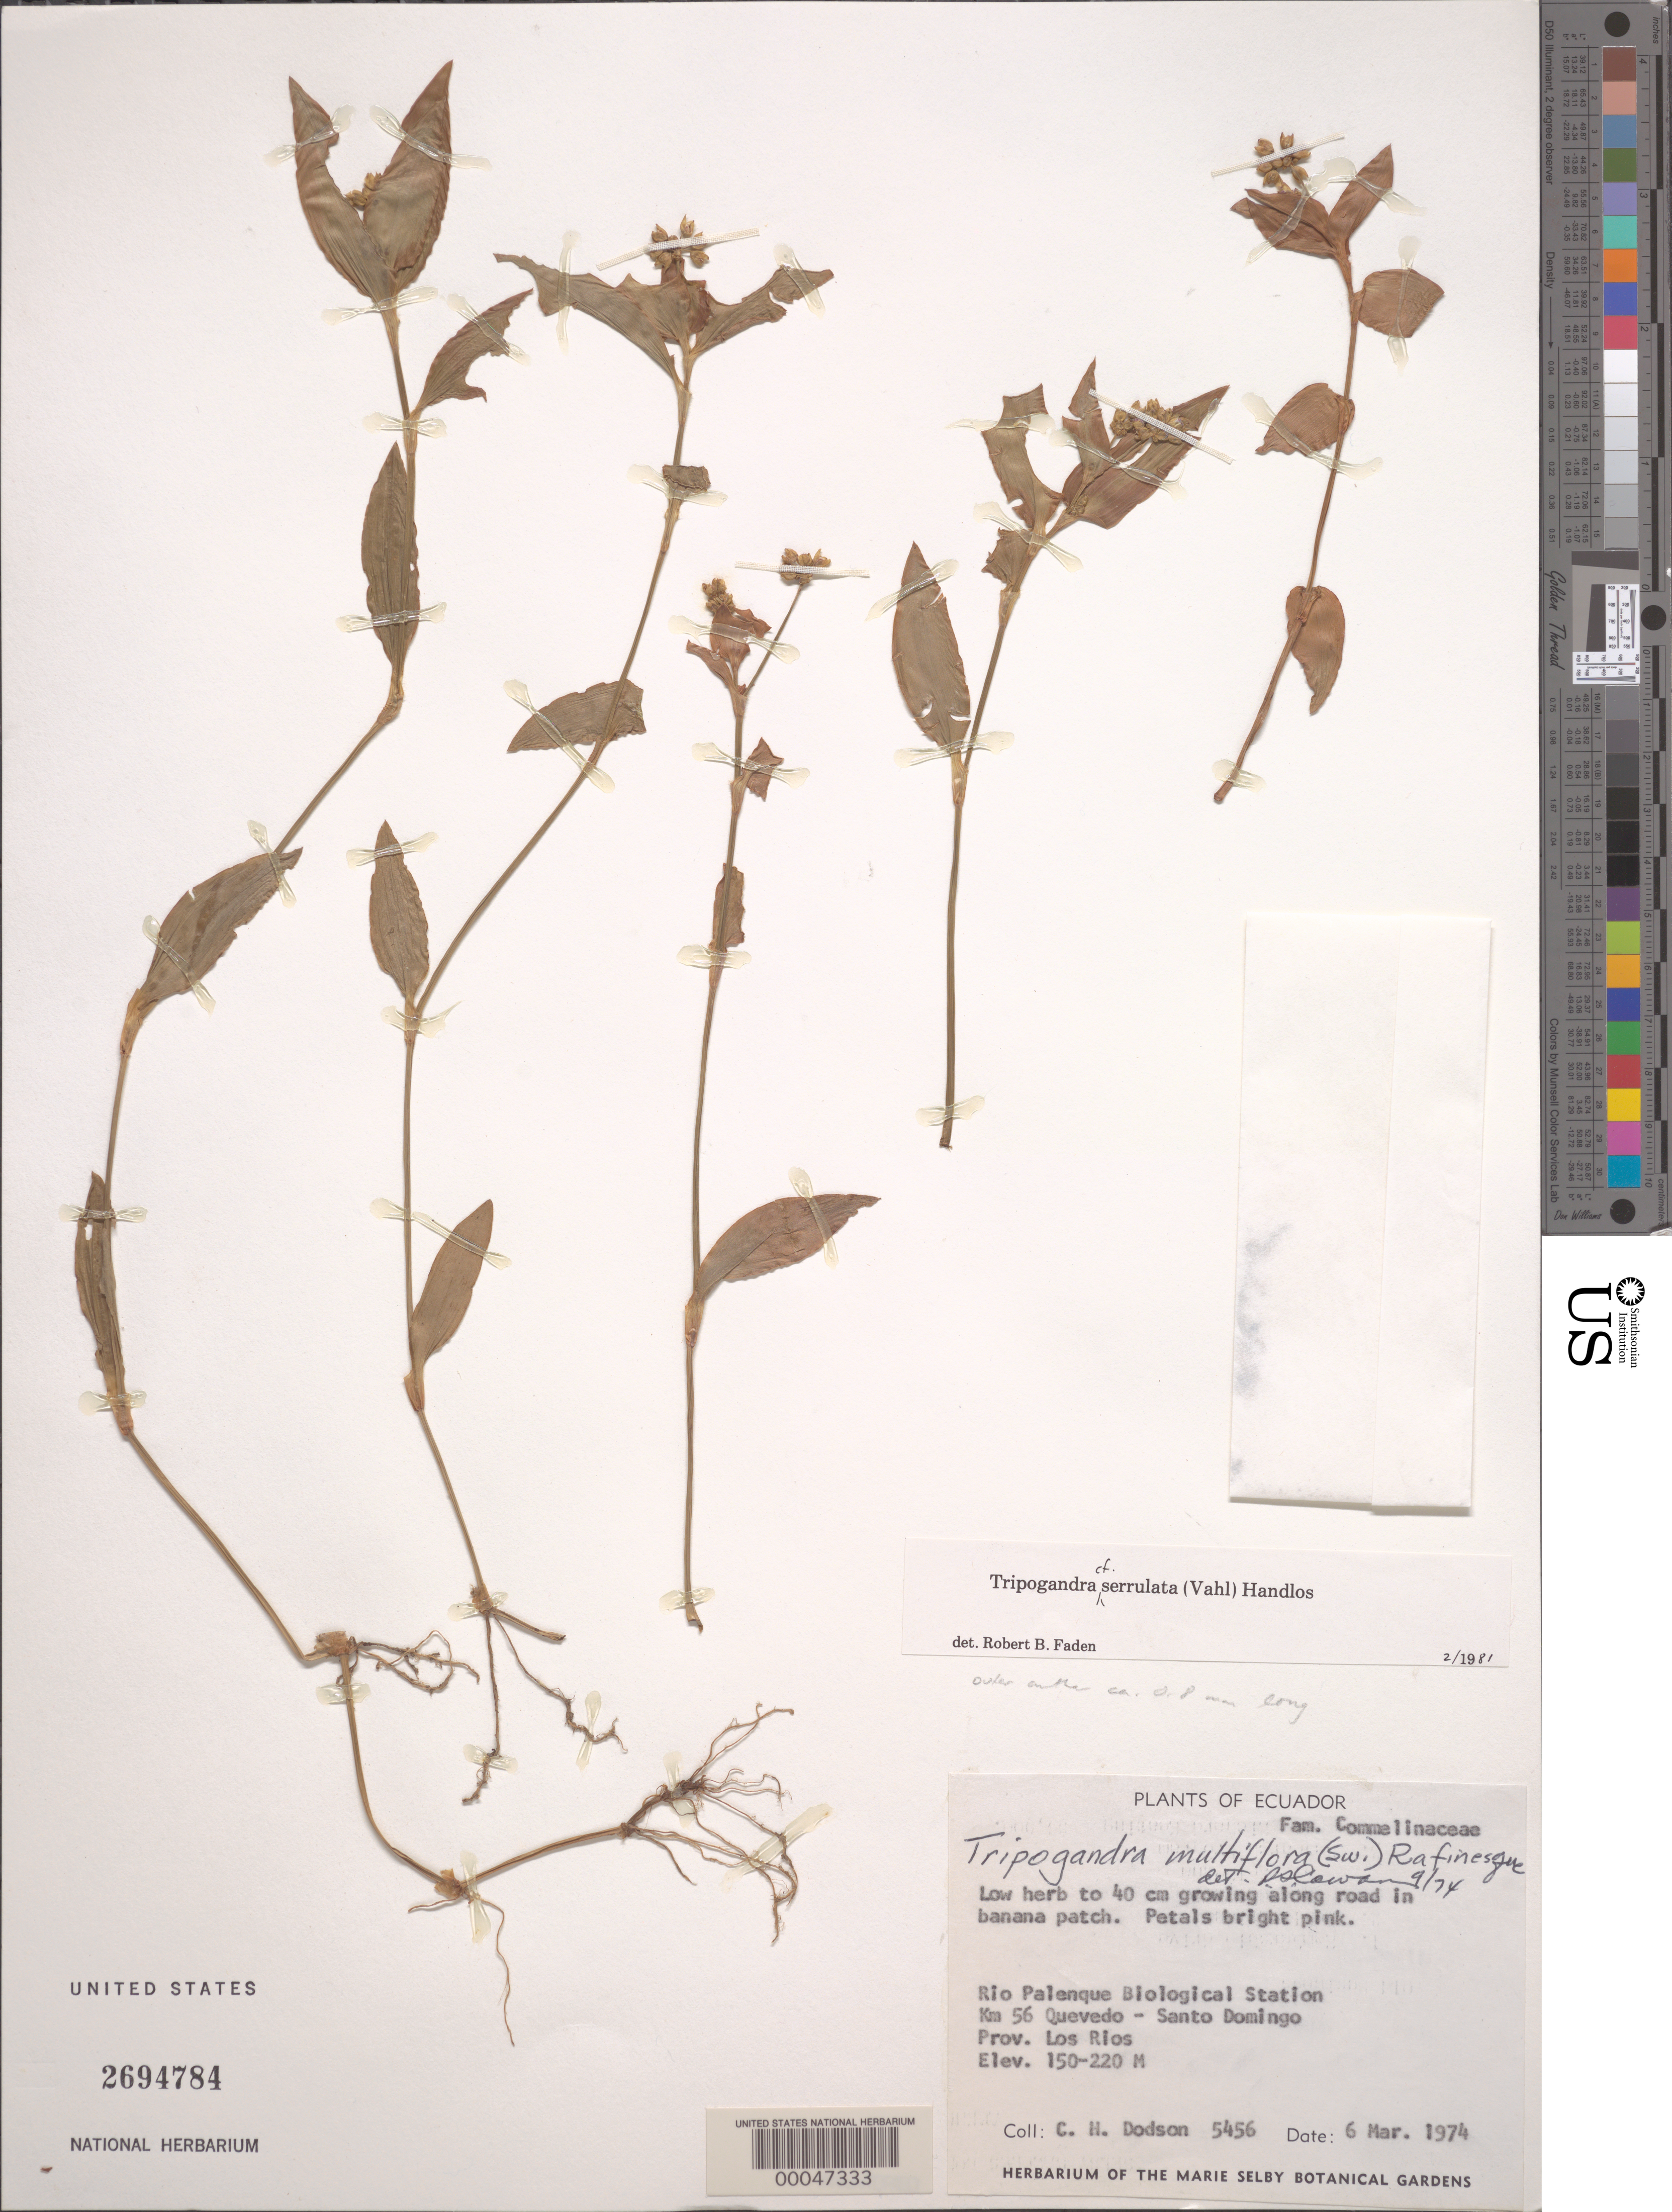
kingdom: Plantae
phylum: Tracheophyta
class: Liliopsida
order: Commelinales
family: Commelinaceae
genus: Tripogandra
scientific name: Tripogandra serrulata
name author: (Vahl) Handlos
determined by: Faden, Robert B., (US), Smithsonian Institution - National Museum of Natural History (UNITED STATES)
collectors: C. H. Dodson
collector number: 5456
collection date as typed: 06 Mar 1974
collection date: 1974-03-06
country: Ecuador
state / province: Los Ríos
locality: Rio palenque Biological station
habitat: Roadside; banana patch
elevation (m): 150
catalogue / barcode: US 2694784